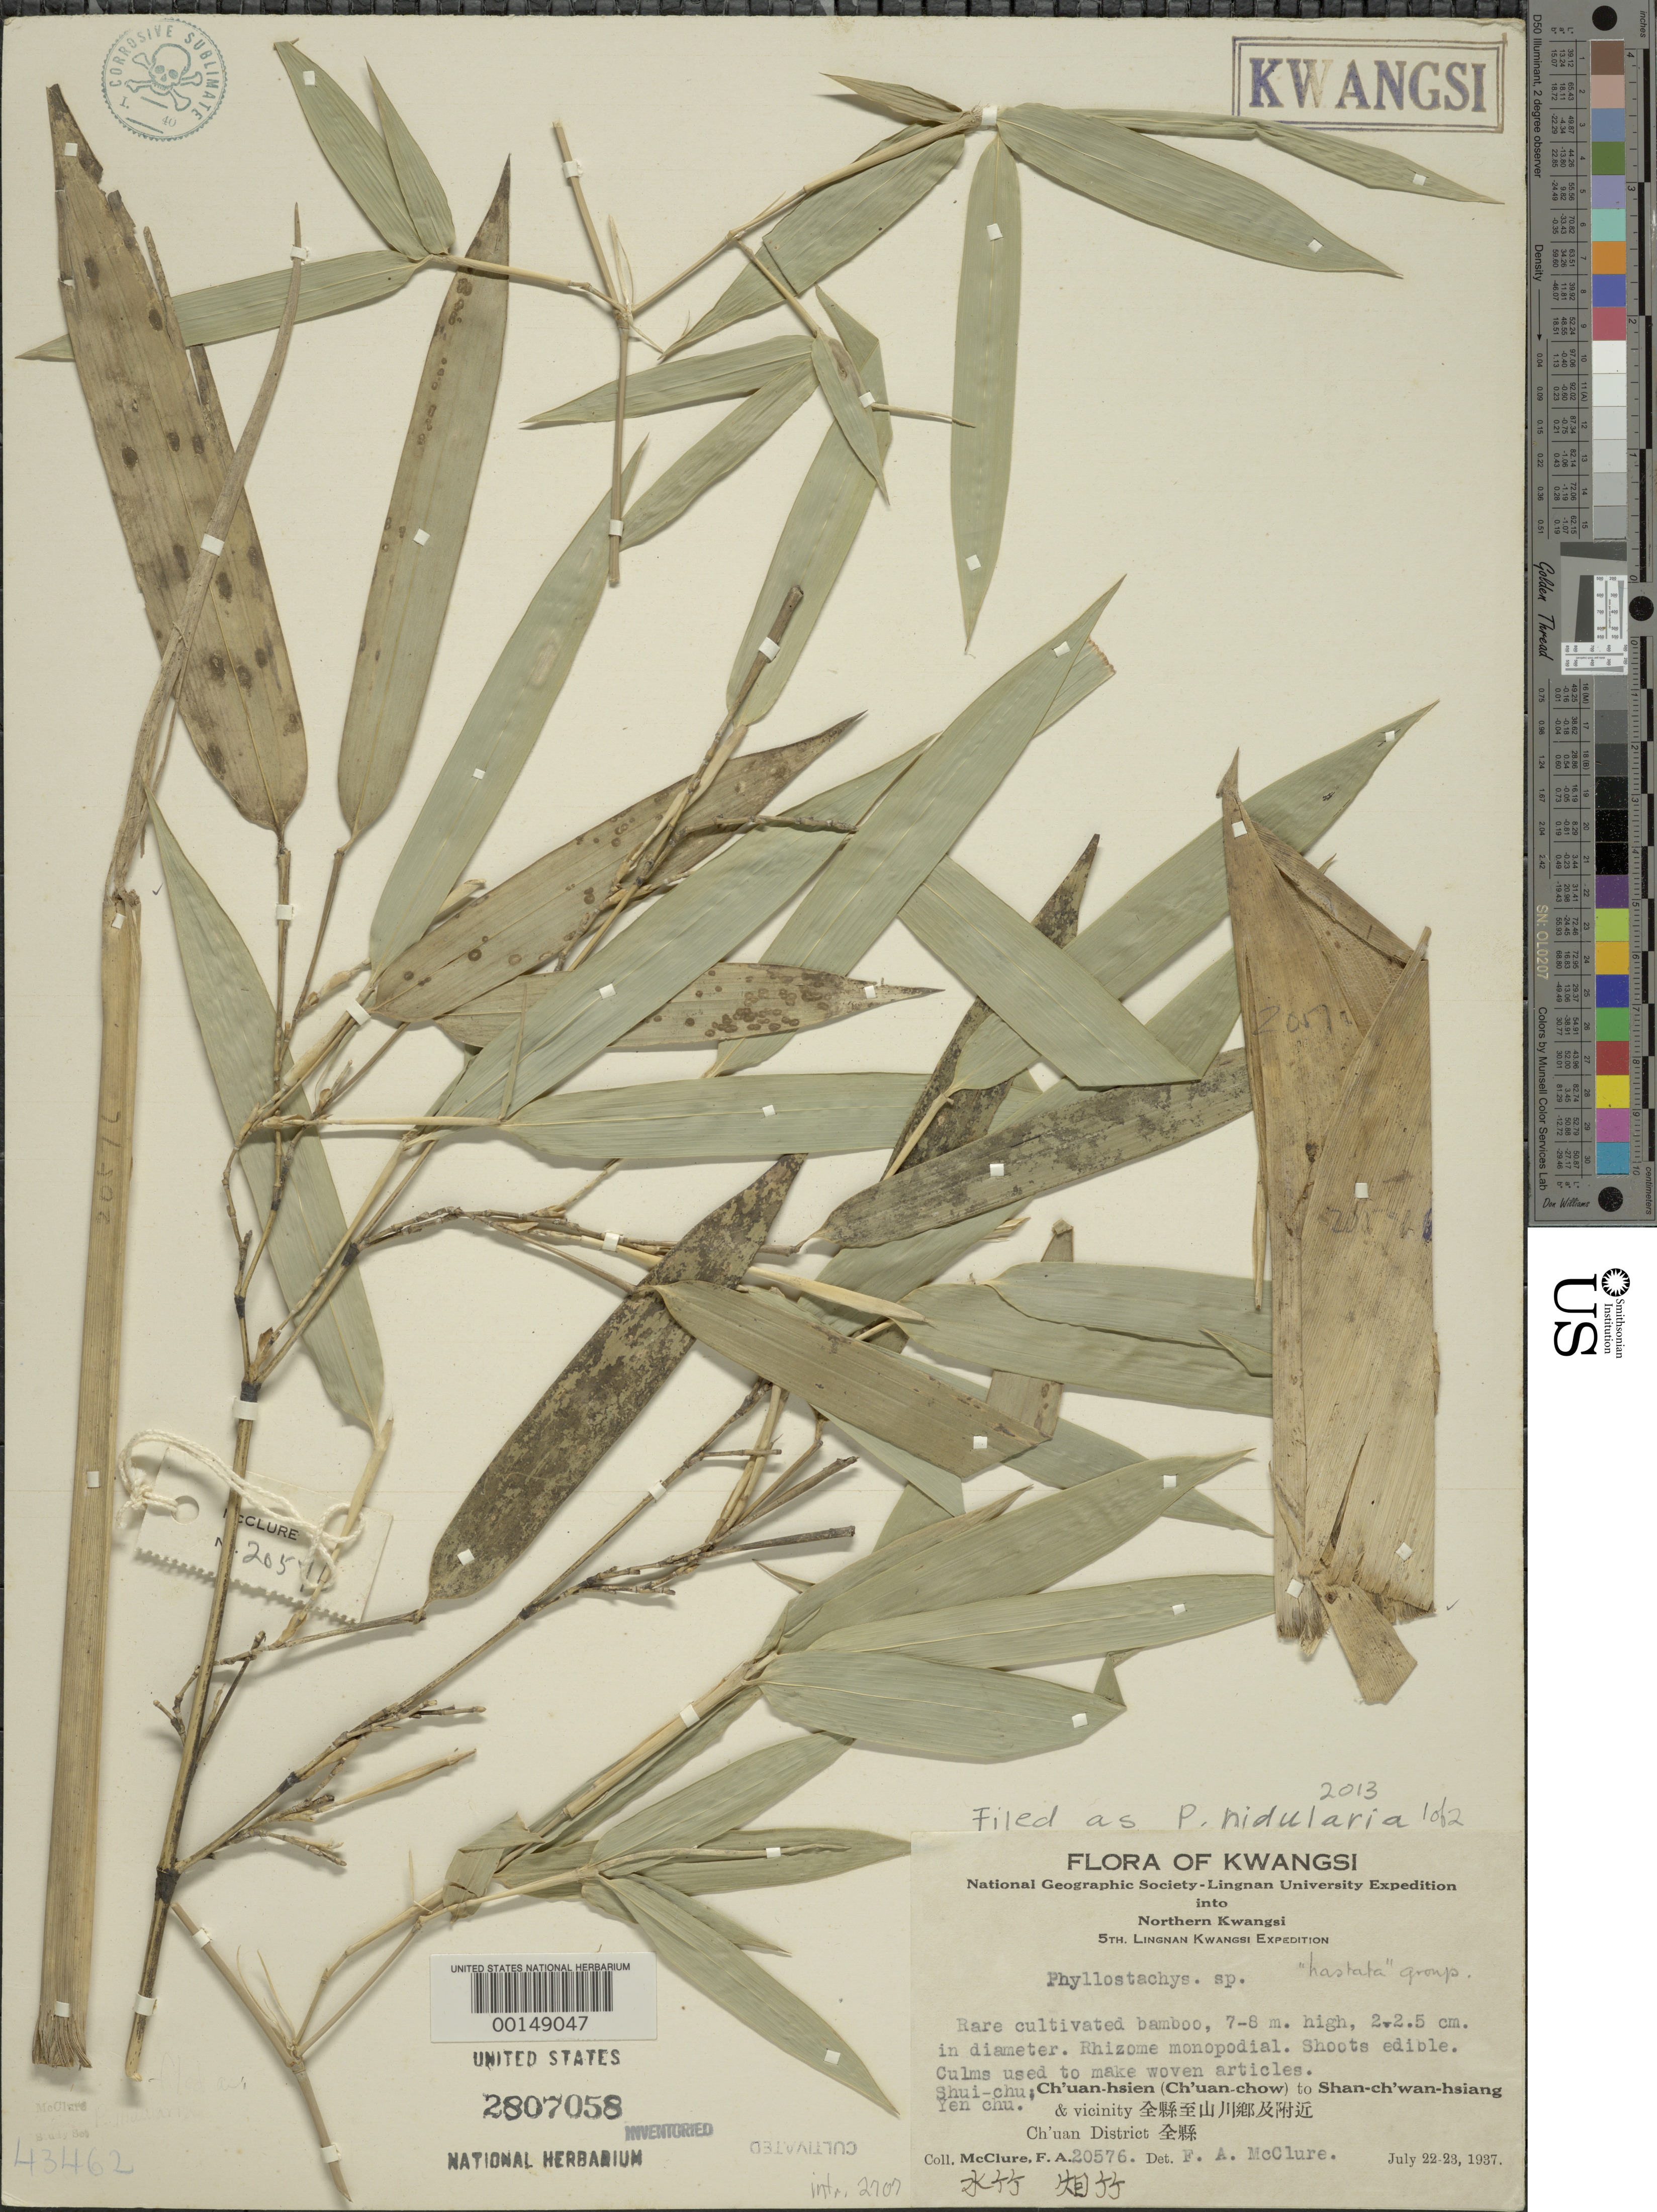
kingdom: Plantae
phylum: Tracheophyta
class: Liliopsida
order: Poales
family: Poaceae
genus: Phyllostachys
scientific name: Phyllostachys nidularia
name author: Munro ex Fenzi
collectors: F. A. McClure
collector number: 20576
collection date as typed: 22 Jul 1937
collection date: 1937-07-22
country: China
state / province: Guangxi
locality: Ch'uan, ch'uan-hsien/shan-ch'wan-hsiang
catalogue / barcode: US 2807058